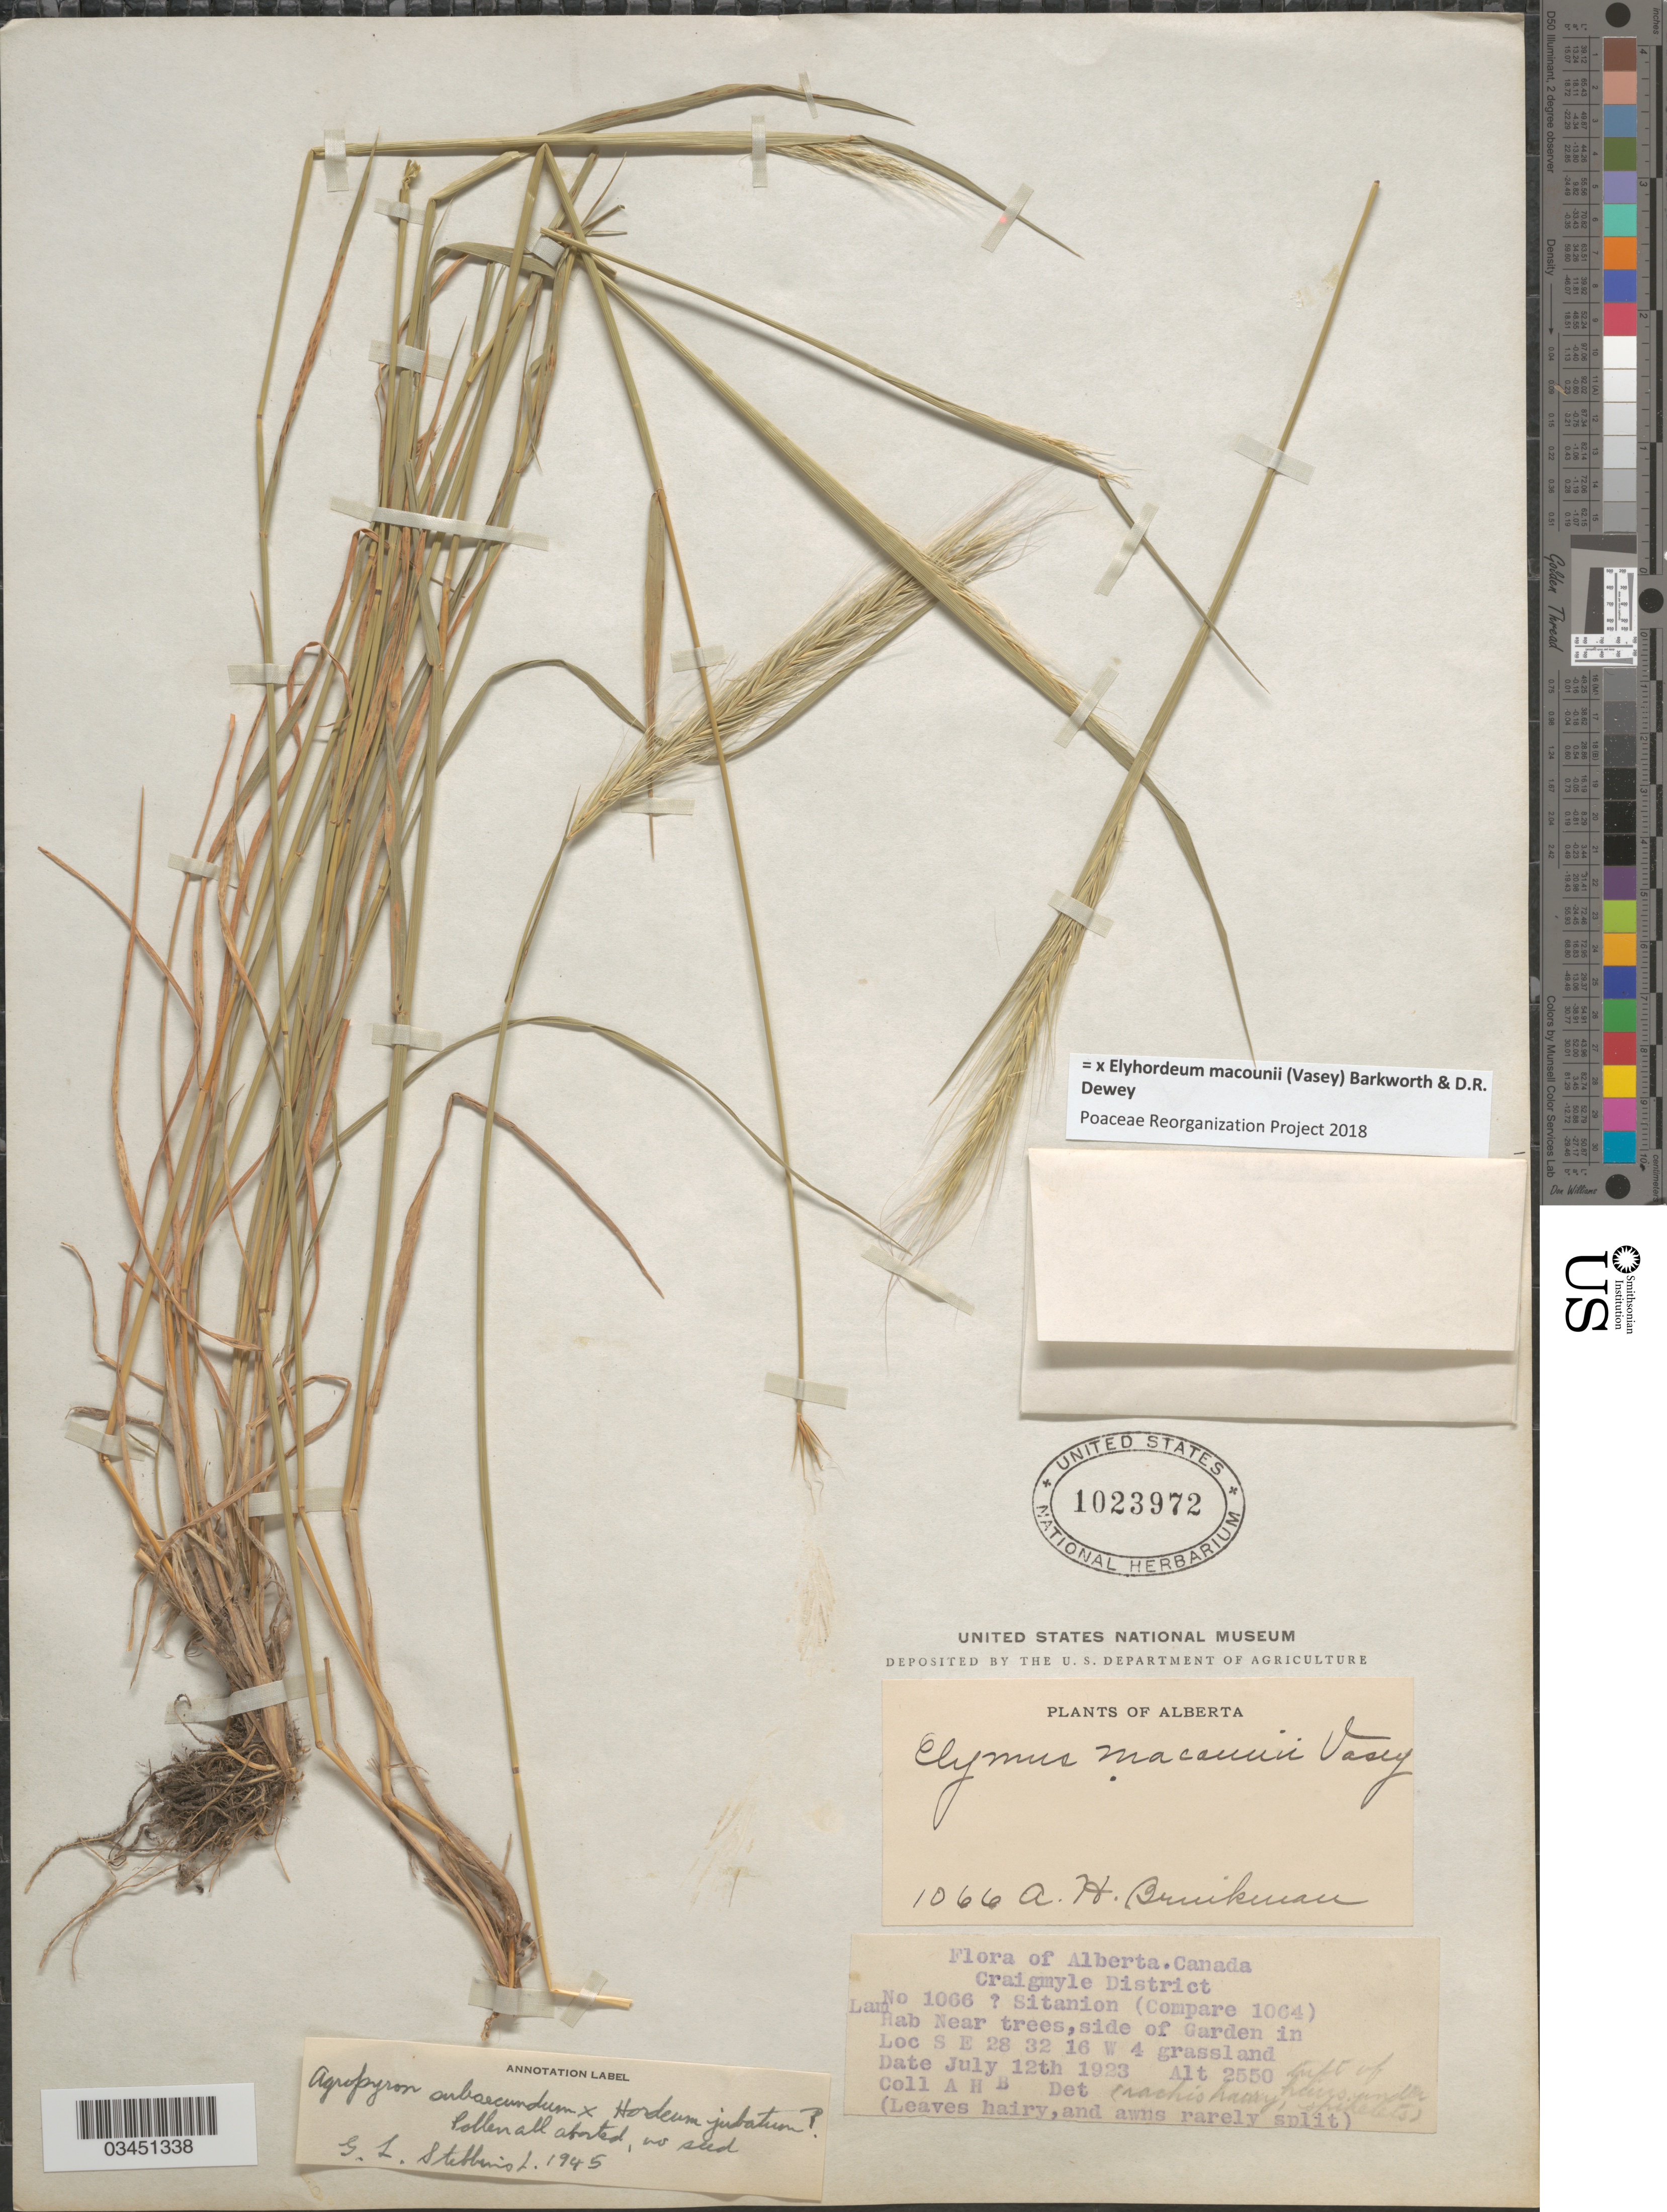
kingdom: Plantae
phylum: Tracheophyta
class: Liliopsida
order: Poales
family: Poaceae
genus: Elyhordeum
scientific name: x Elyhordeum macounii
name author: (Vasey) Barkworth & Dewey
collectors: A. Brinkman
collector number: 1066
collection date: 1923-07-12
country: Canada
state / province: Alberta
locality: Craigmyle District. Near trees, side of Garden in S E 28 32 16 W 4.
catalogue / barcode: US 1023972